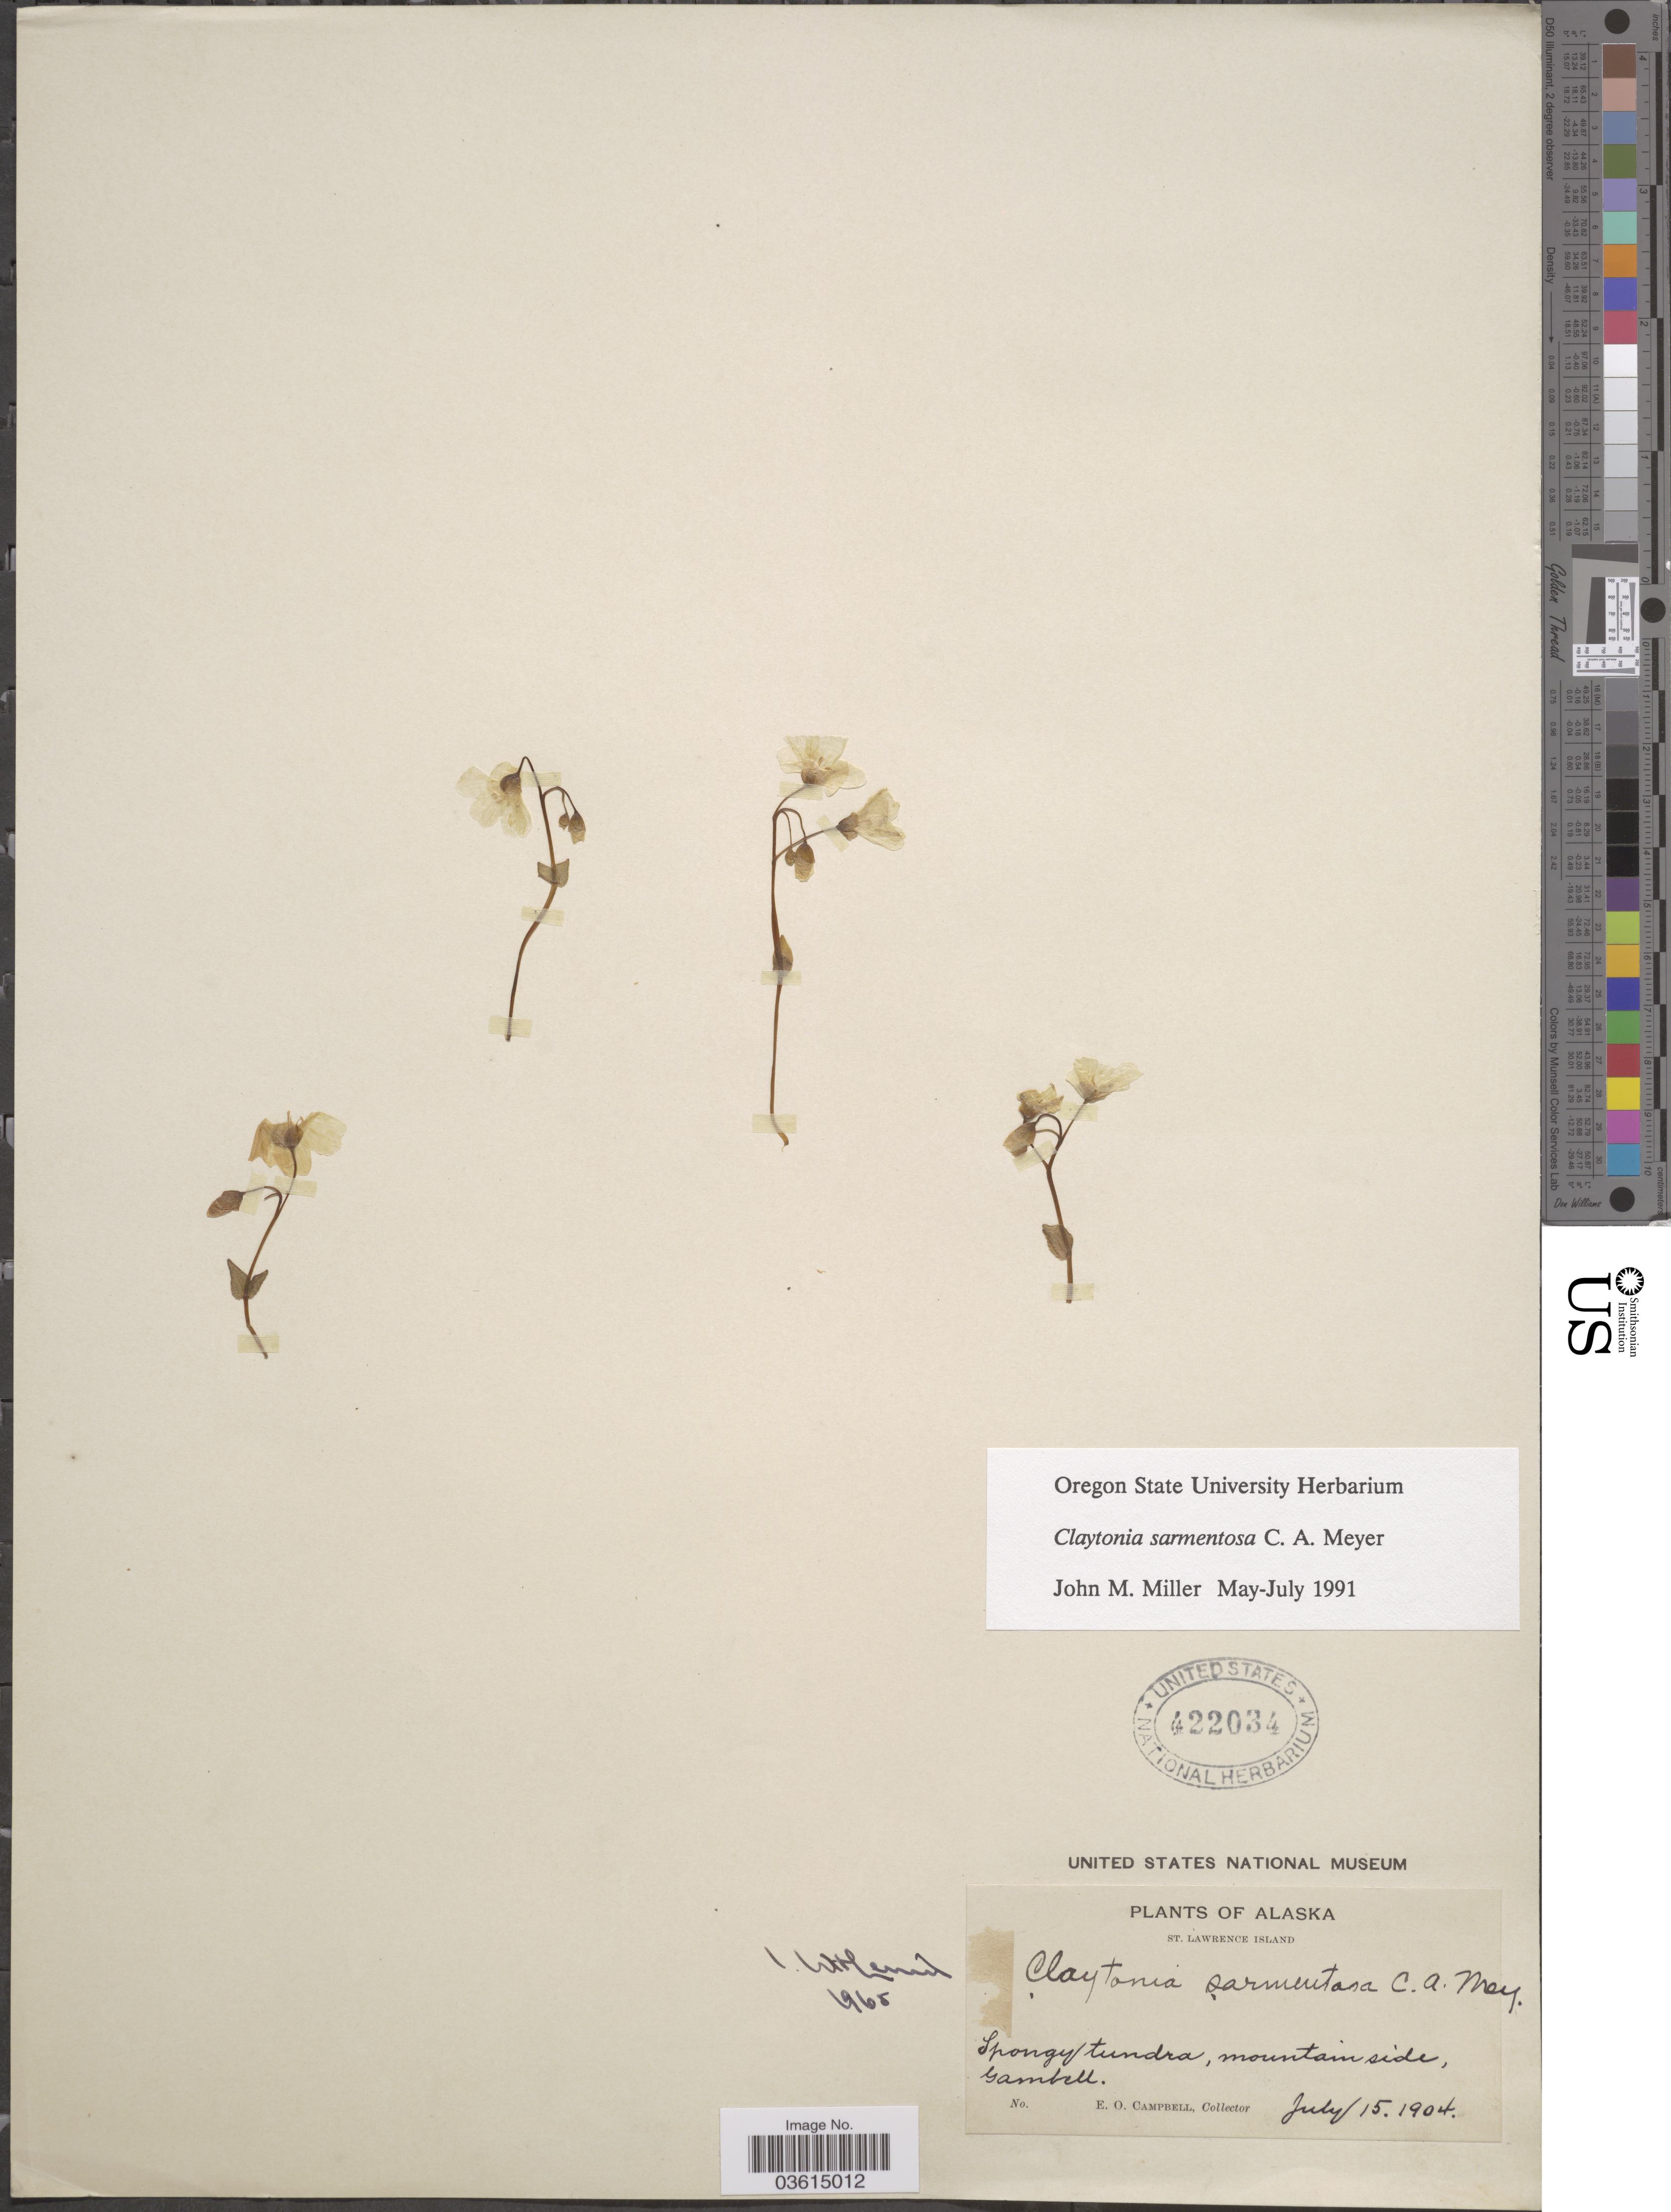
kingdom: Plantae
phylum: Tracheophyta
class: Magnoliopsida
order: Caryophyllales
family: Montiaceae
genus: Claytonia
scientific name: Claytonia sarmentosa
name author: C.A. Mey.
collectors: E. Campbell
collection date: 1904-07-15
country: United States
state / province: Alaska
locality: St. Lawrence Island. Mountain side, Gambell.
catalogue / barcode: US 422034